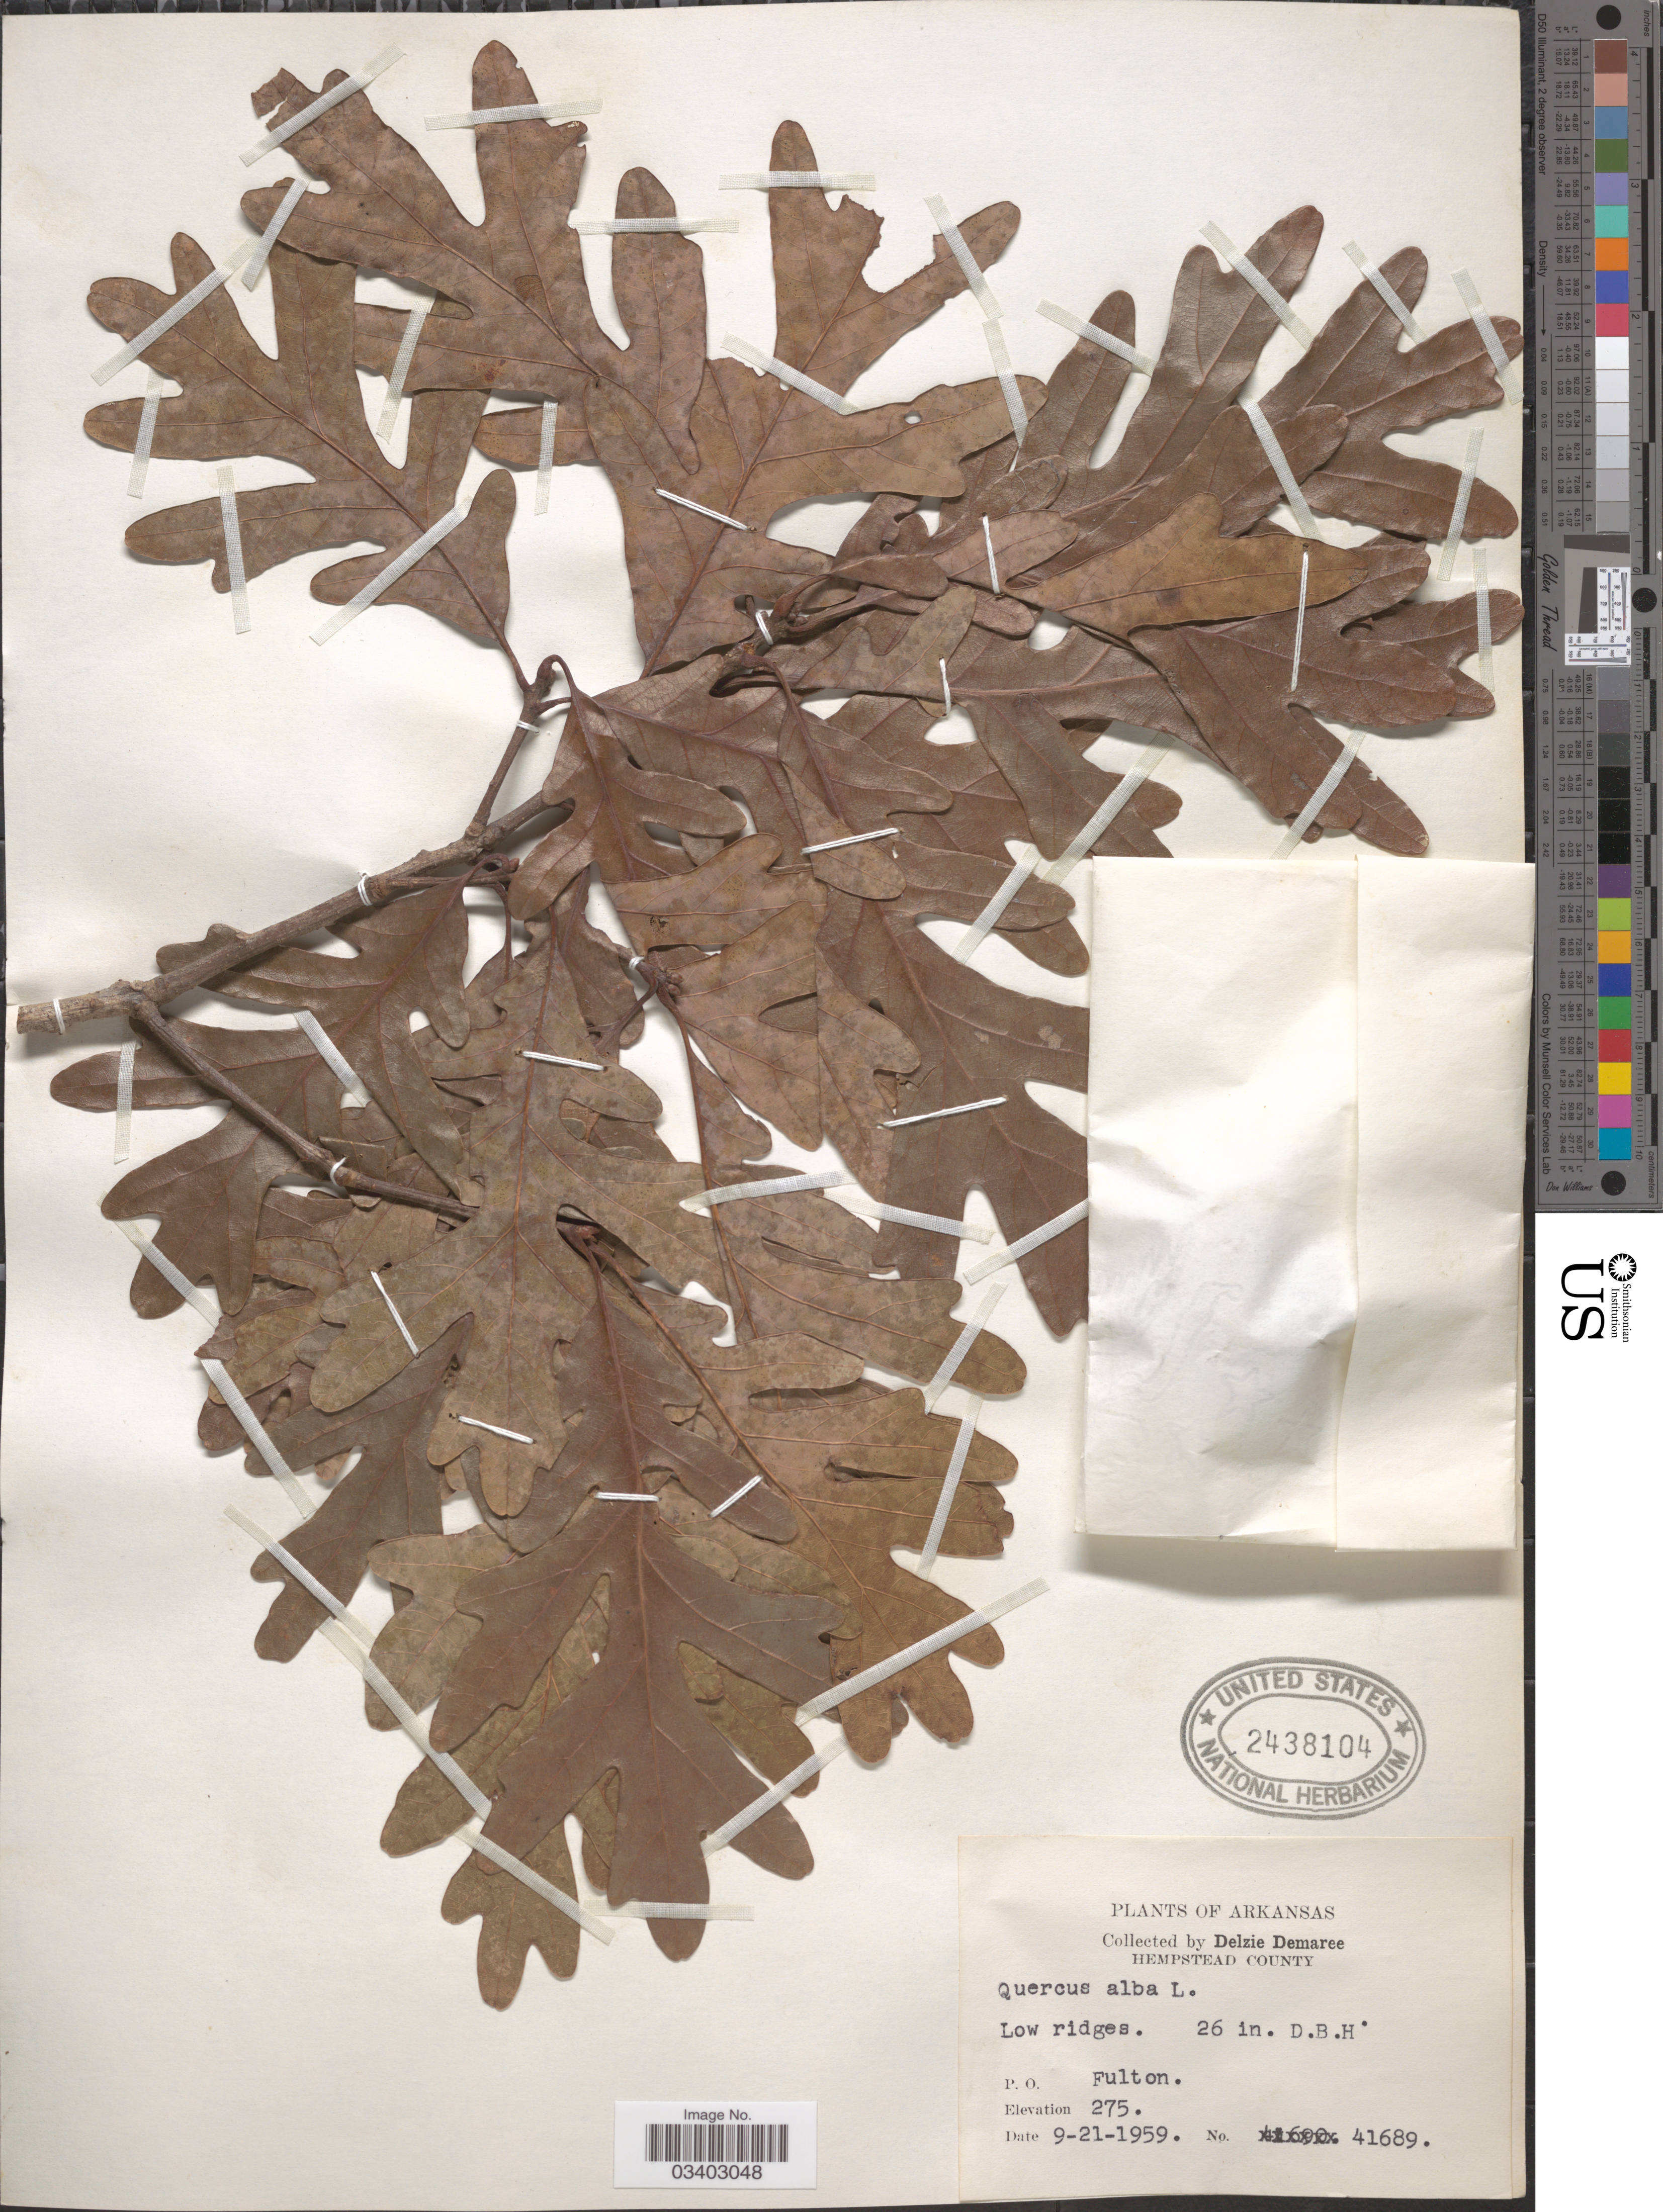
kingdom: Plantae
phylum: Tracheophyta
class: Magnoliopsida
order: Fagales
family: Fagaceae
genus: Quercus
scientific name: Quercus alba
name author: L.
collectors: D. Demaree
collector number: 41689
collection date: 1959-09-21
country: United States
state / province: Arkansas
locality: Hempstead County. P.O. Fulton.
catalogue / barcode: US 2438104